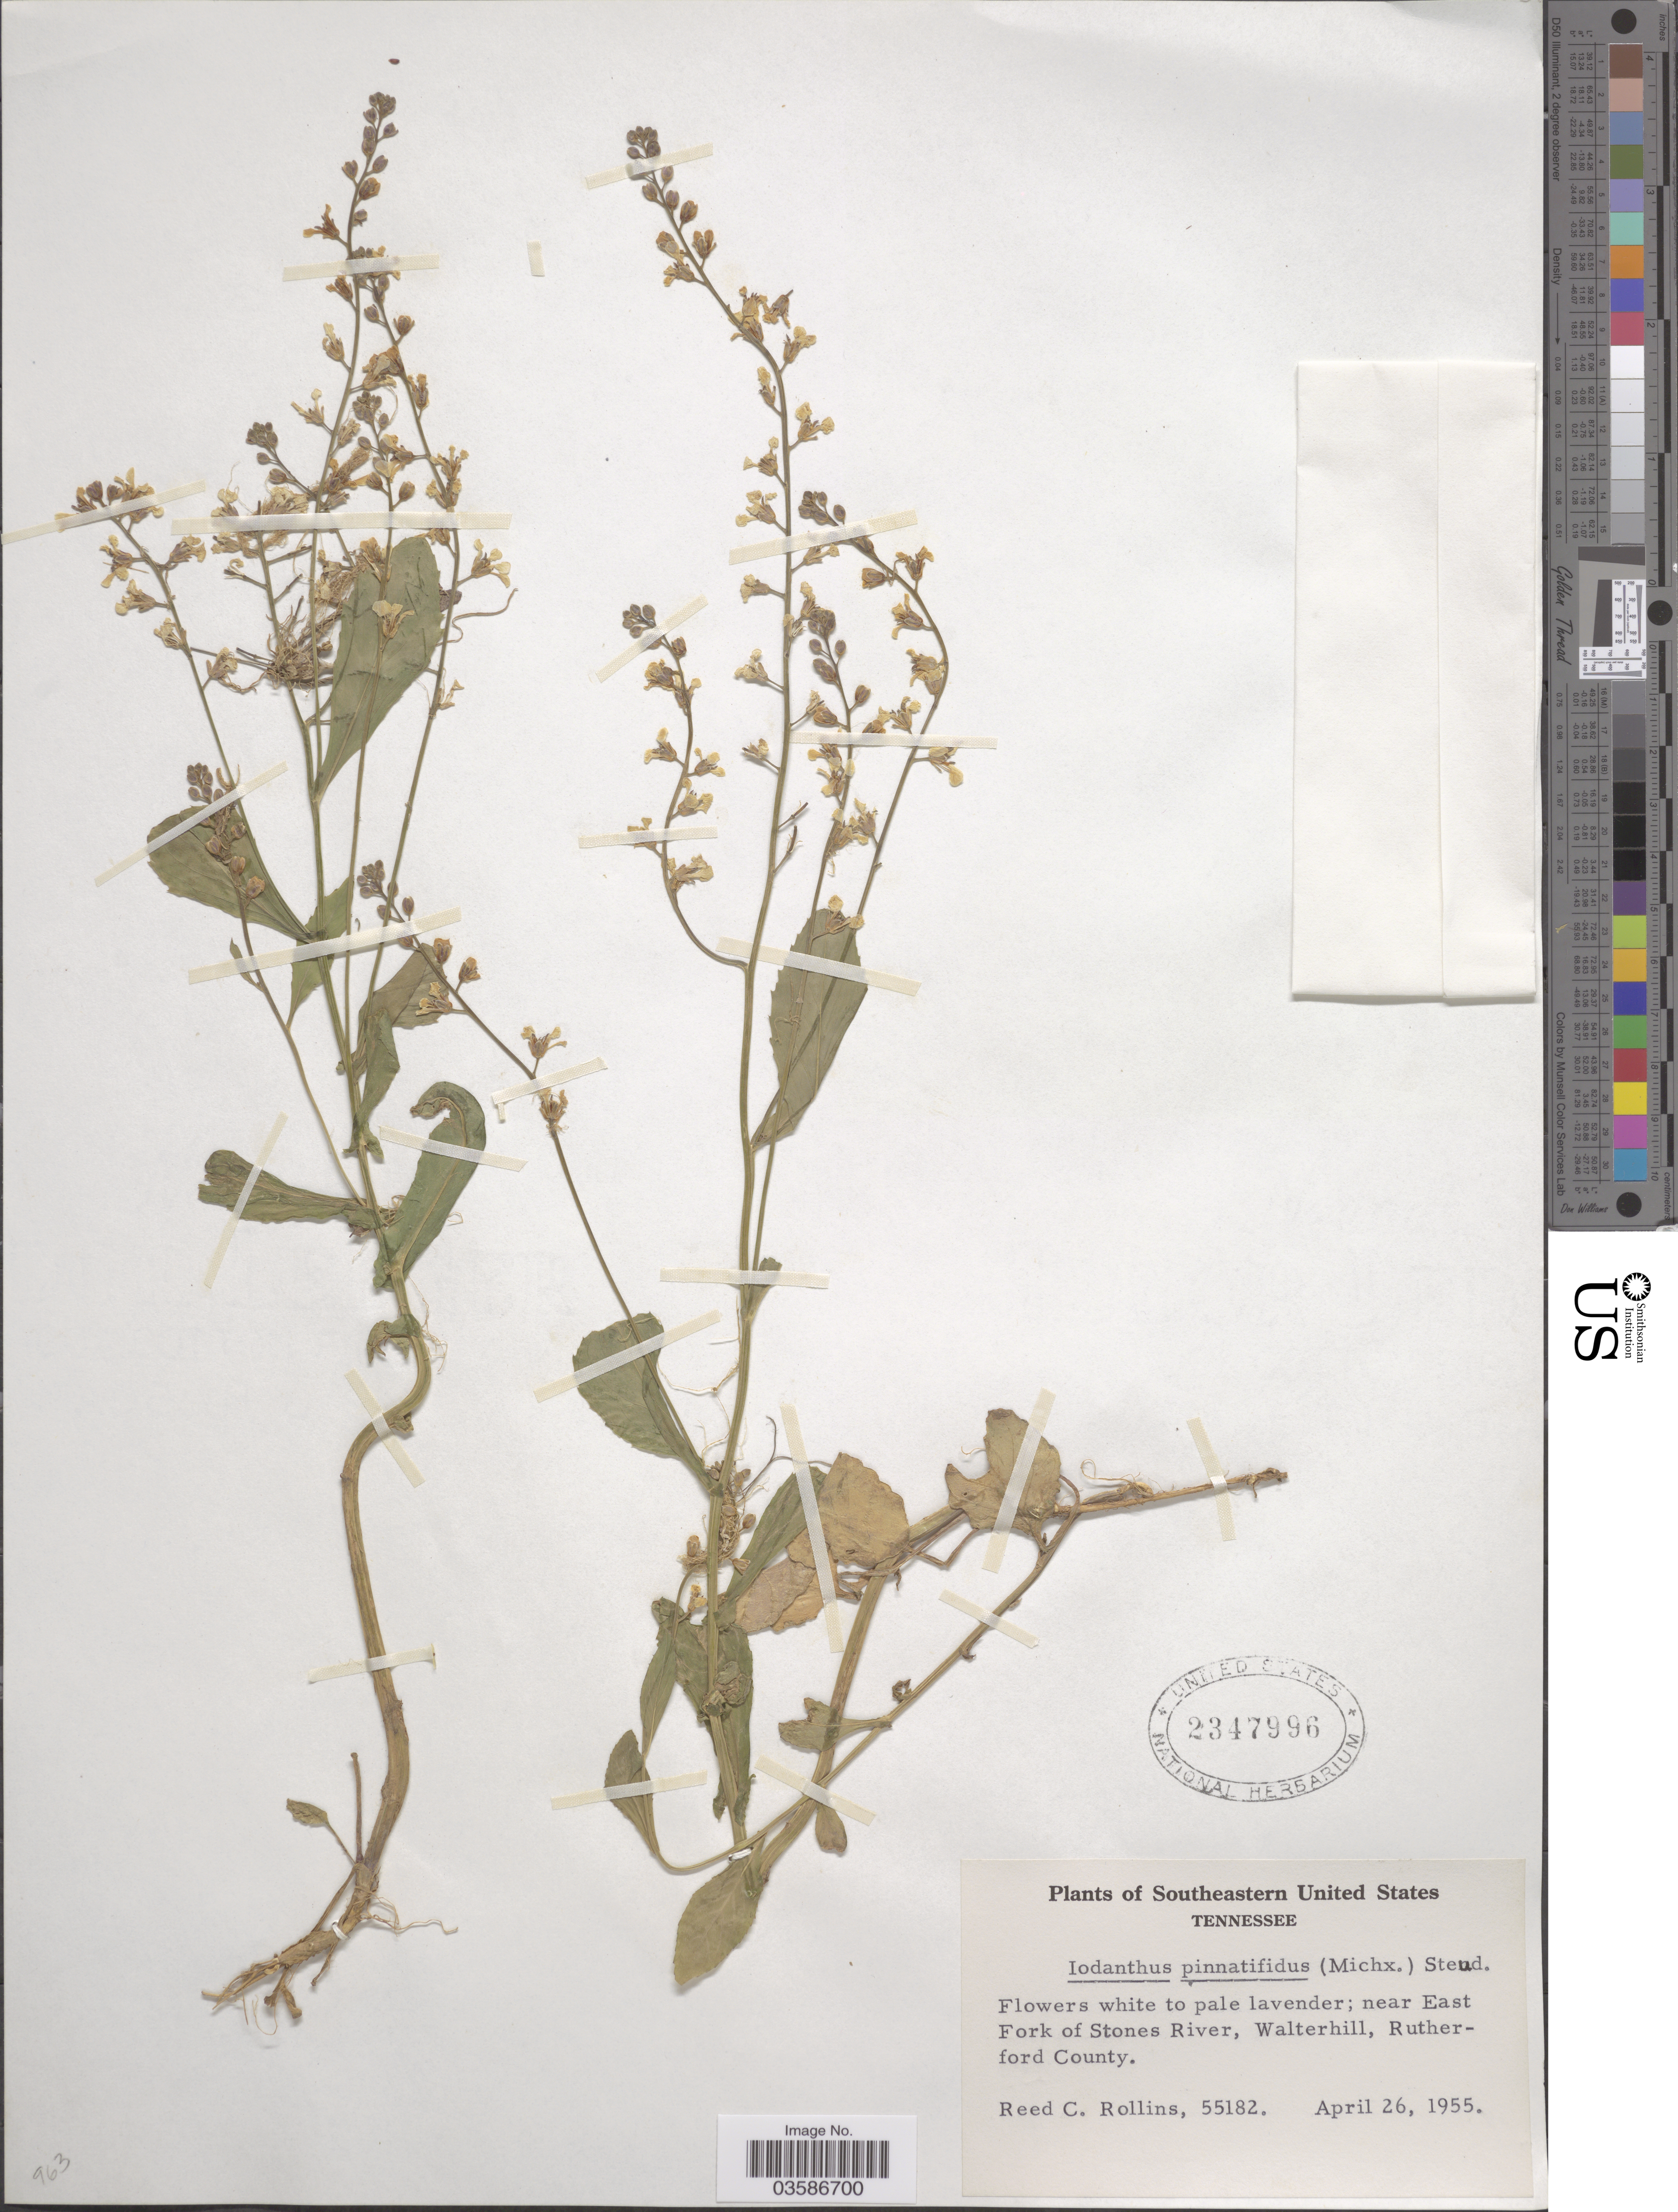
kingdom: Plantae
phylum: Tracheophyta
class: Magnoliopsida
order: Brassicales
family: Brassicaceae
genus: Iodanthus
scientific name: Iodanthus pinnatifidus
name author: (Michx.) Steud.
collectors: R. C. Rollins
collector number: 55182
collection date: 1955-04-26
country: United States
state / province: Tennessee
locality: Southeastern United States. Near East Fork of Stones River, Walterhill, Rutherford County.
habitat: near river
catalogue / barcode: US 2347996